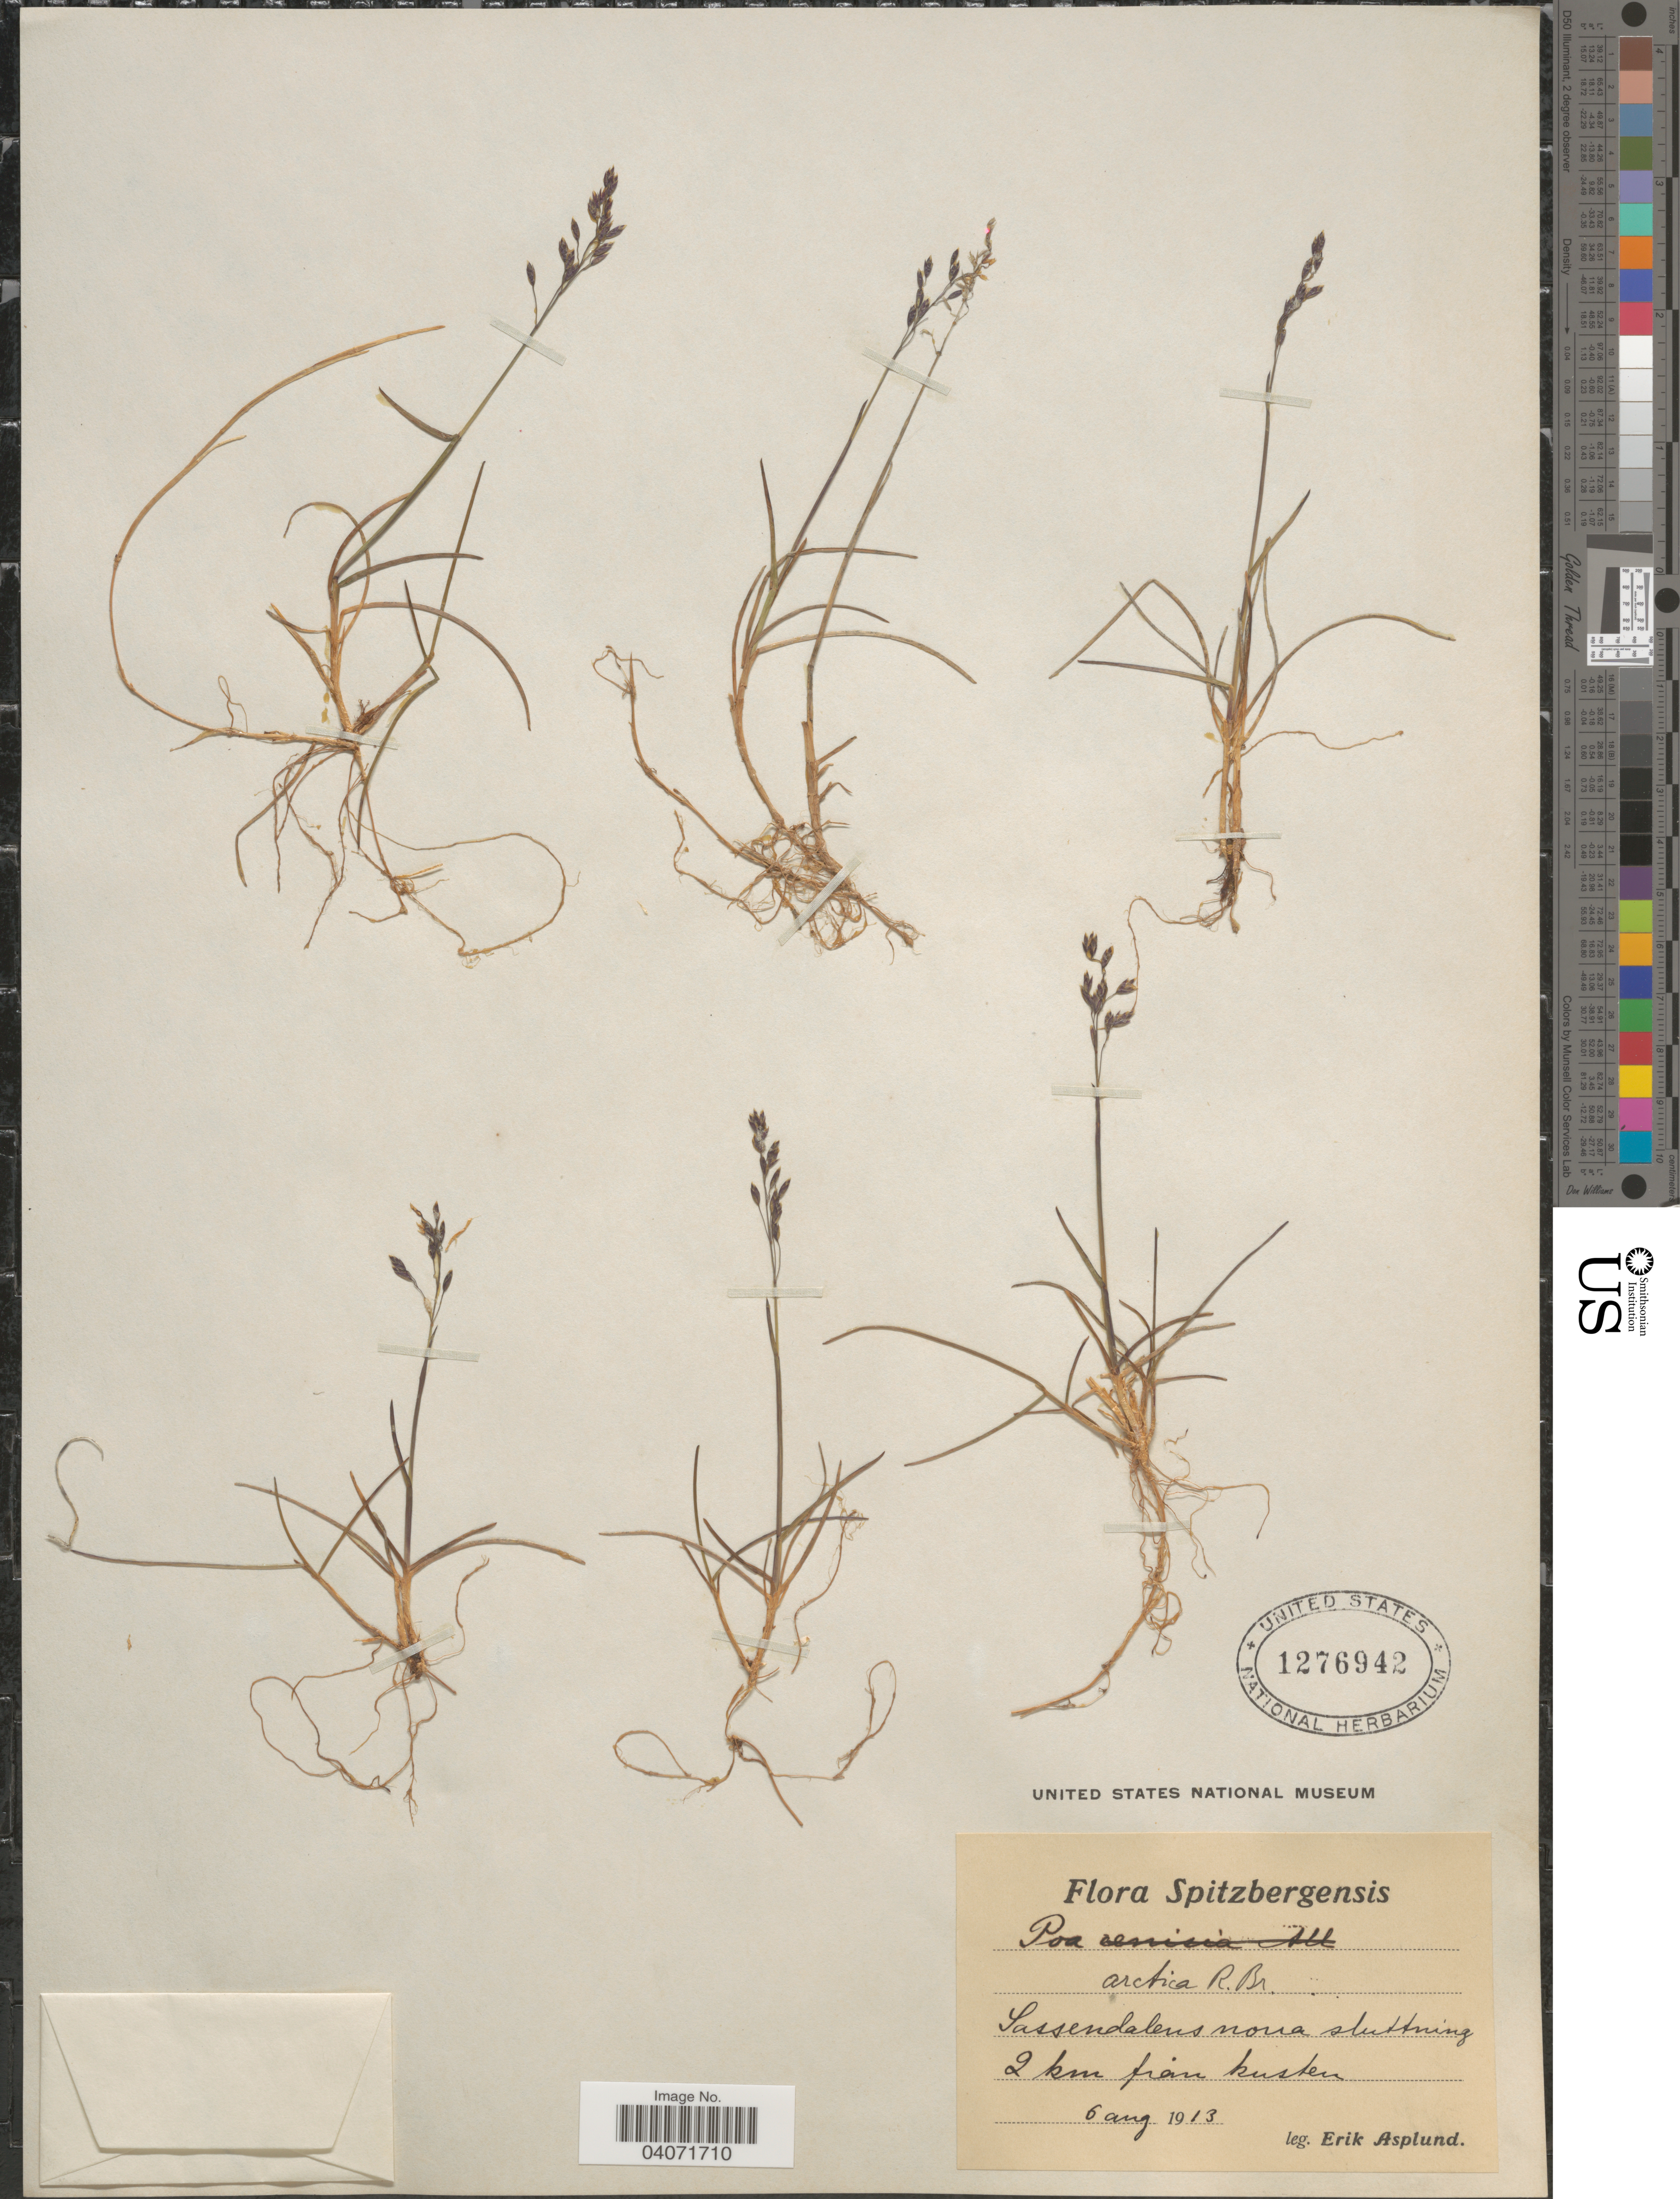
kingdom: Plantae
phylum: Tracheophyta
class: Liliopsida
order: Poales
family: Poaceae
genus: Poa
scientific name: Poa arctica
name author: R. Br.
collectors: E. Asplund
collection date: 1913-08-06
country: Norway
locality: Spitzbergensis. Sassendalens nora sluttning 2 km fran kusten.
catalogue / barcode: US 1276942